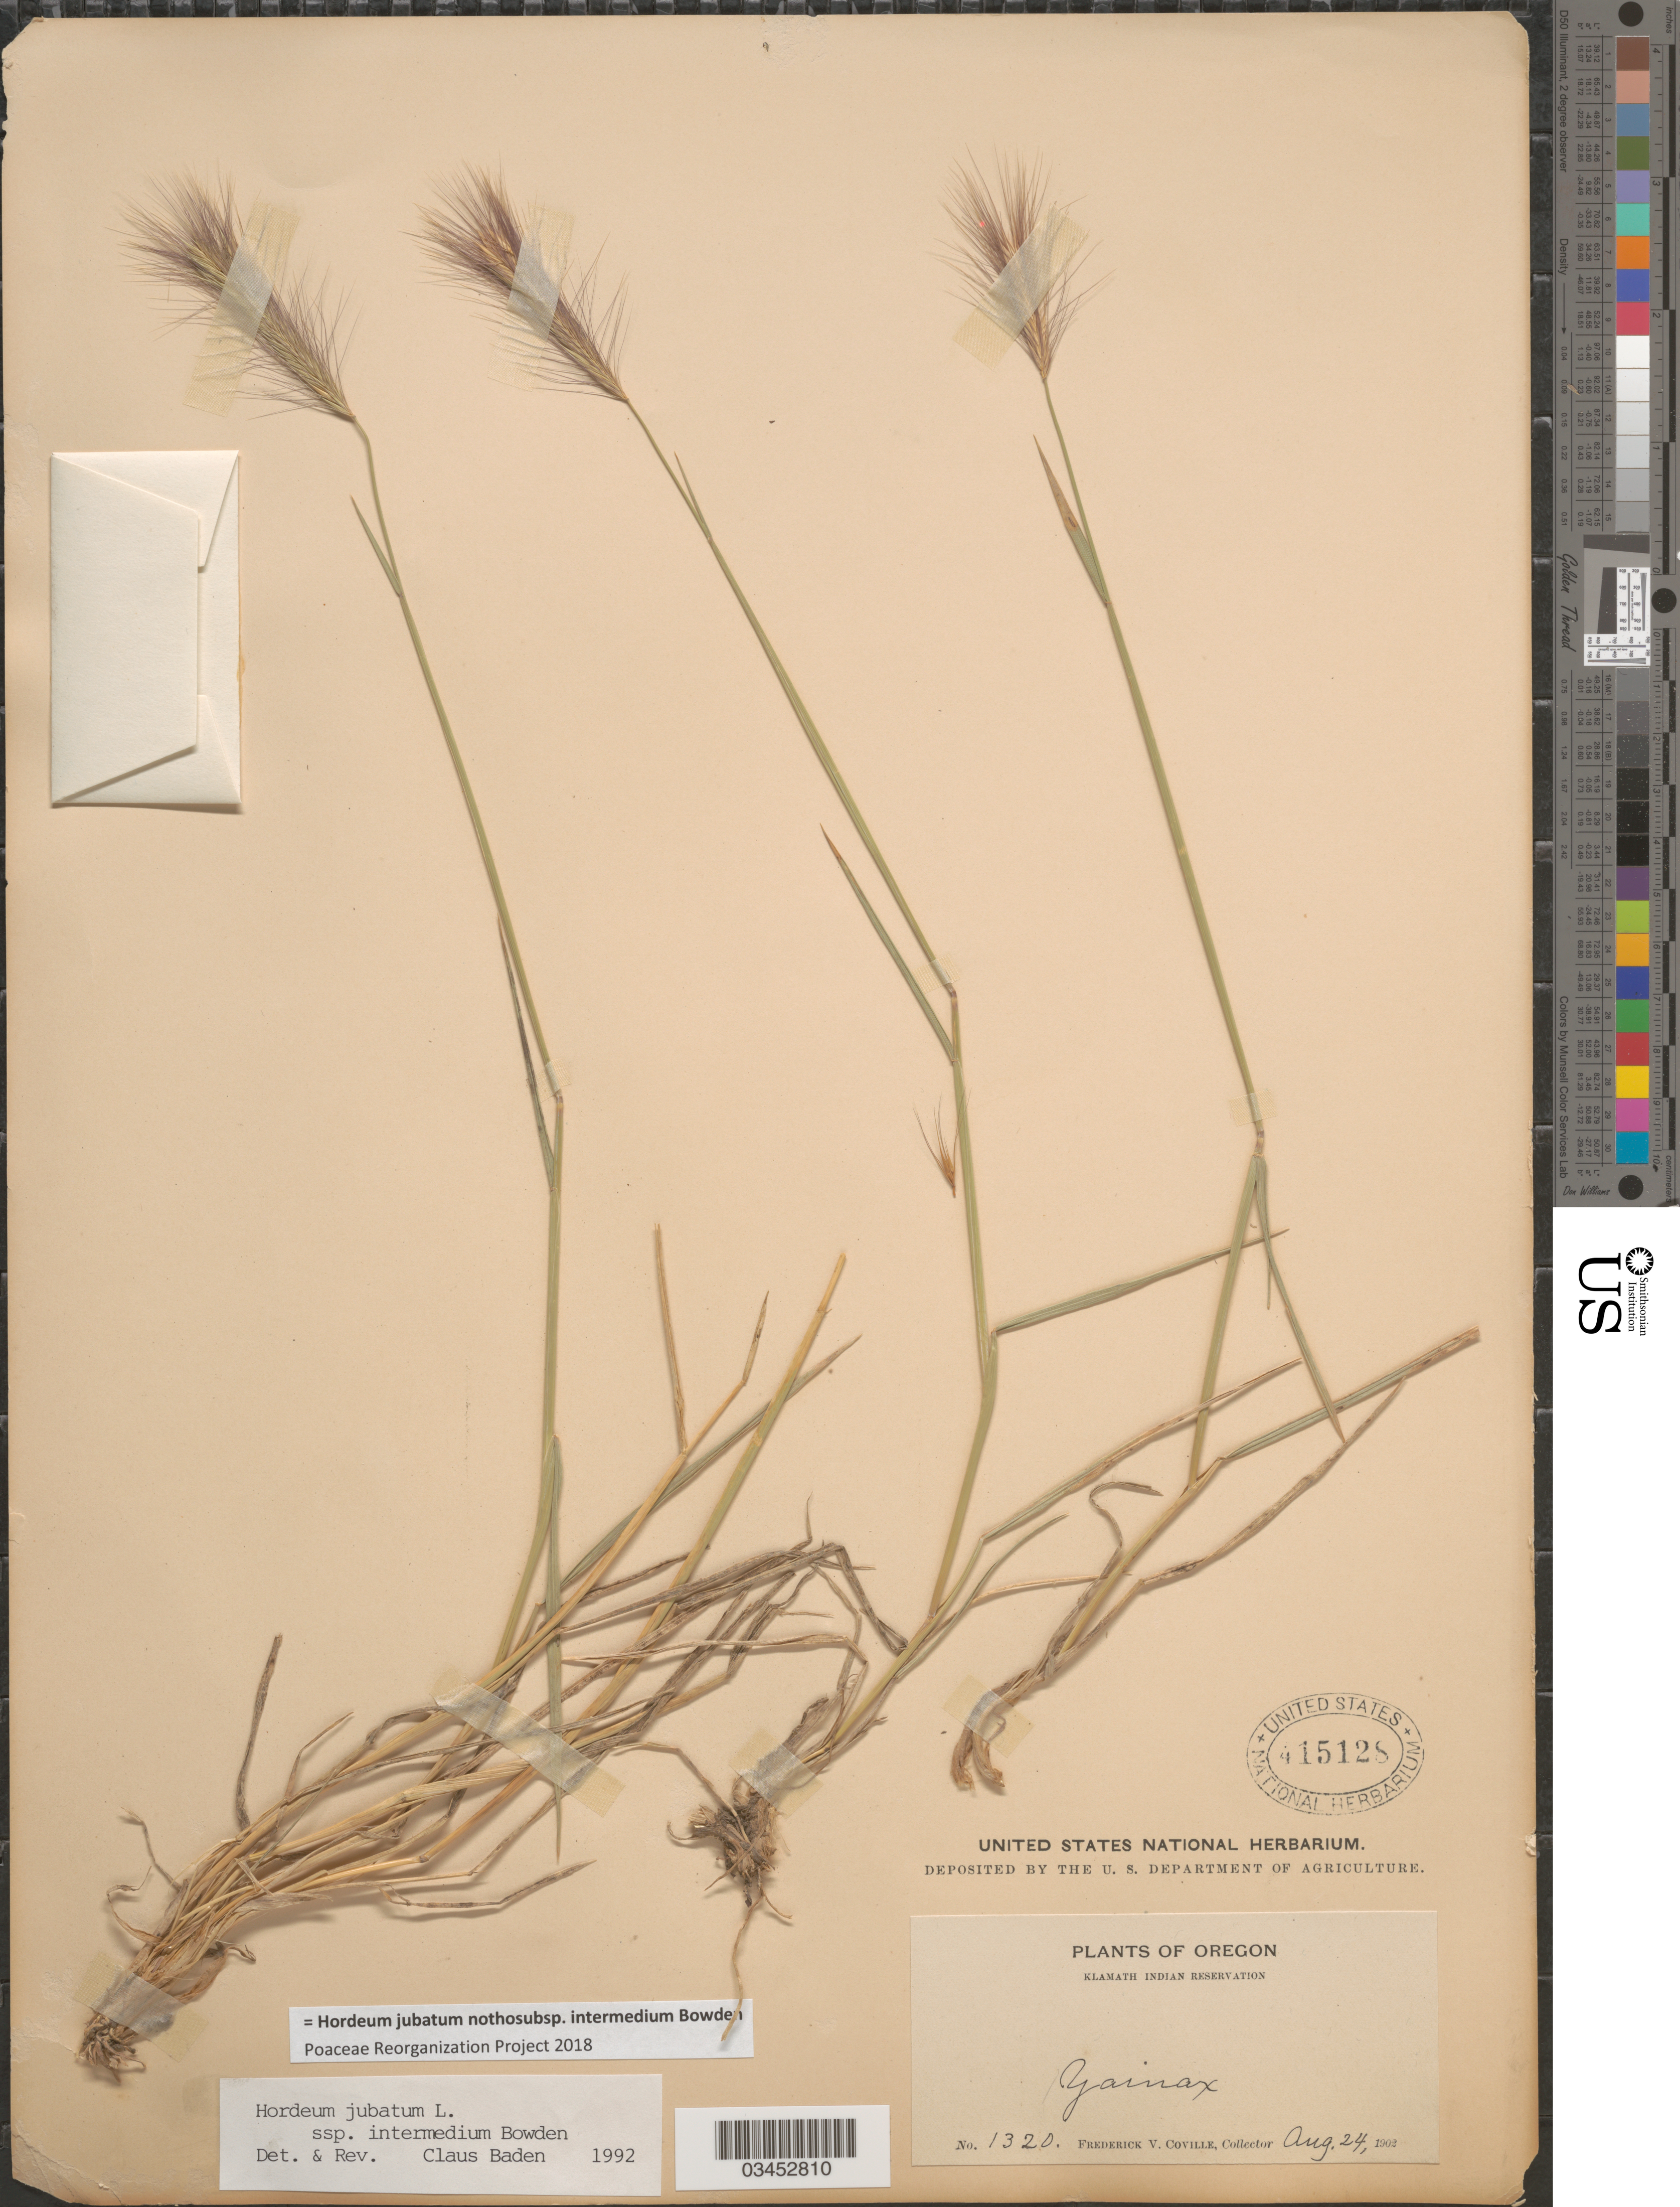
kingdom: Plantae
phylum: Tracheophyta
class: Liliopsida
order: Poales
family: Poaceae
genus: Hordeum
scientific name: Hordeum jubatum nothosubsp. intermedium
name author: Bowden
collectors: F. V. Coville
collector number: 1320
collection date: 1902-08-24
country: United States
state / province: Oregon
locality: Klamath Indian Reservation. Yainax.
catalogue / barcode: US 415128